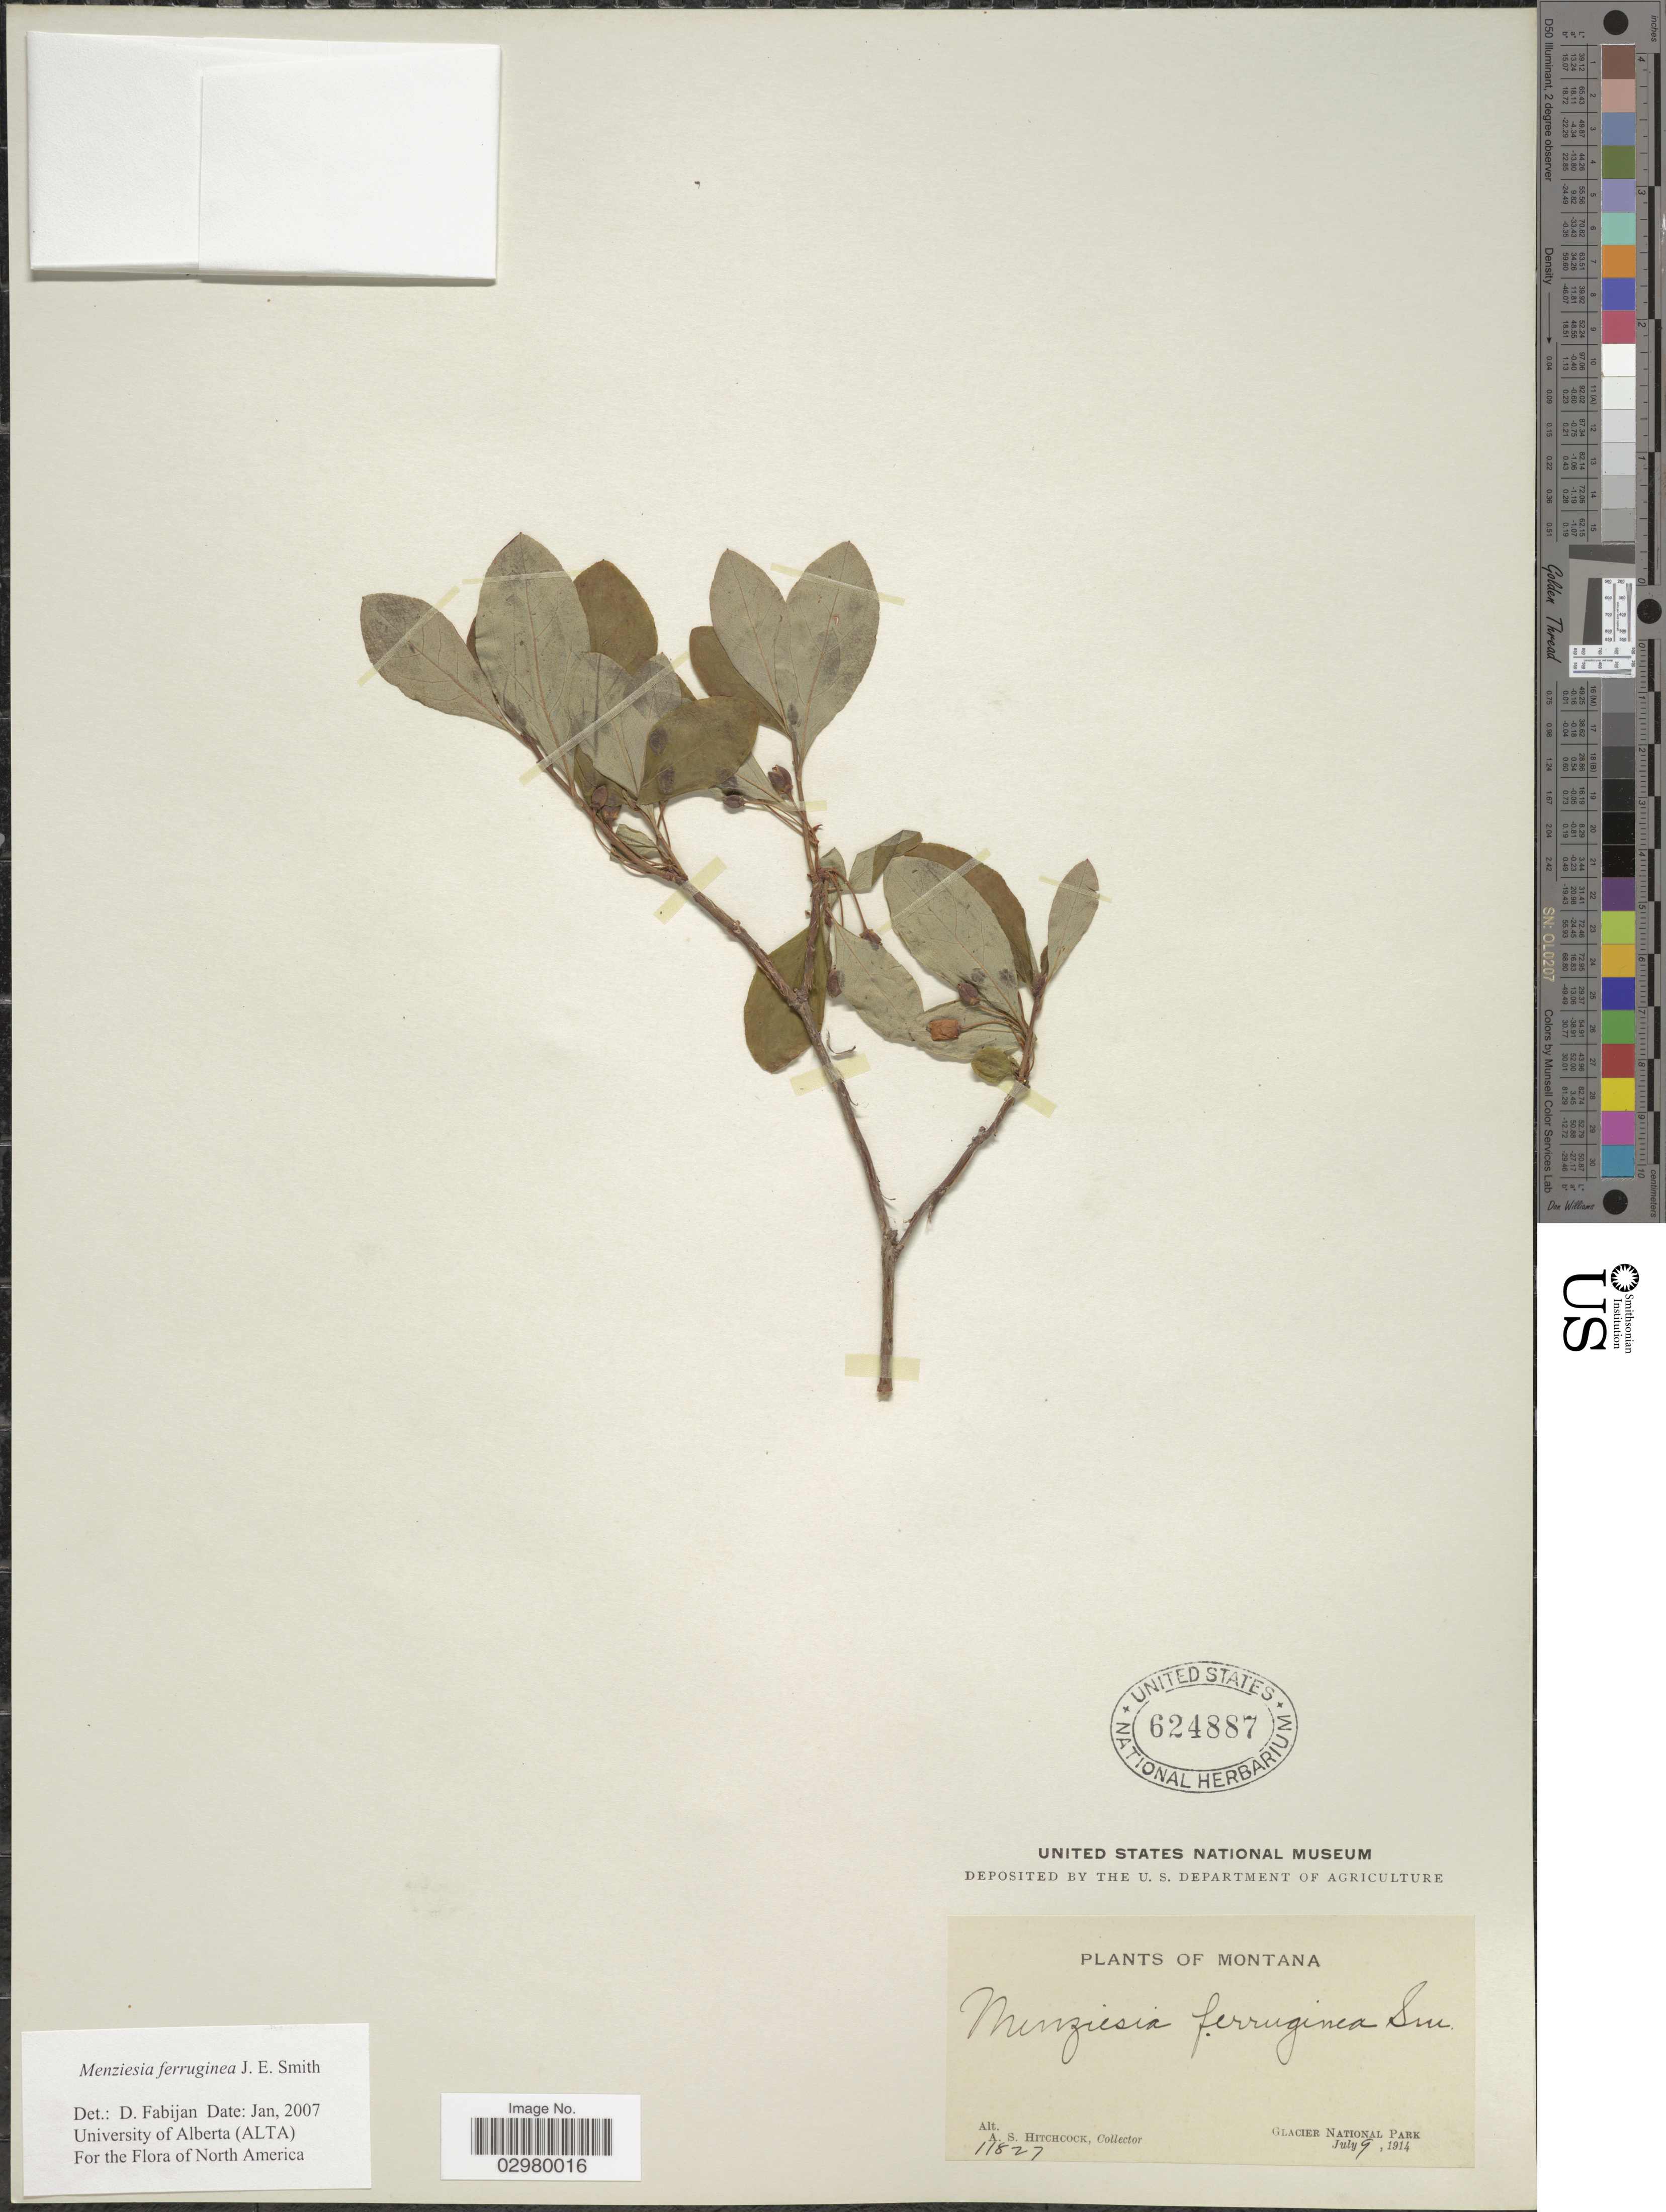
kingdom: Plantae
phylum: Tracheophyta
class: Magnoliopsida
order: Ericales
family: Ericaceae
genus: Menziesia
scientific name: Menziesia ferruginea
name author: Sm.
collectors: A. S. Hitchcock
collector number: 11827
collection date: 1914-07-09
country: United States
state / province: Montana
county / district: Flathead / Glacier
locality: Glacier National Park.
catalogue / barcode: US 624887